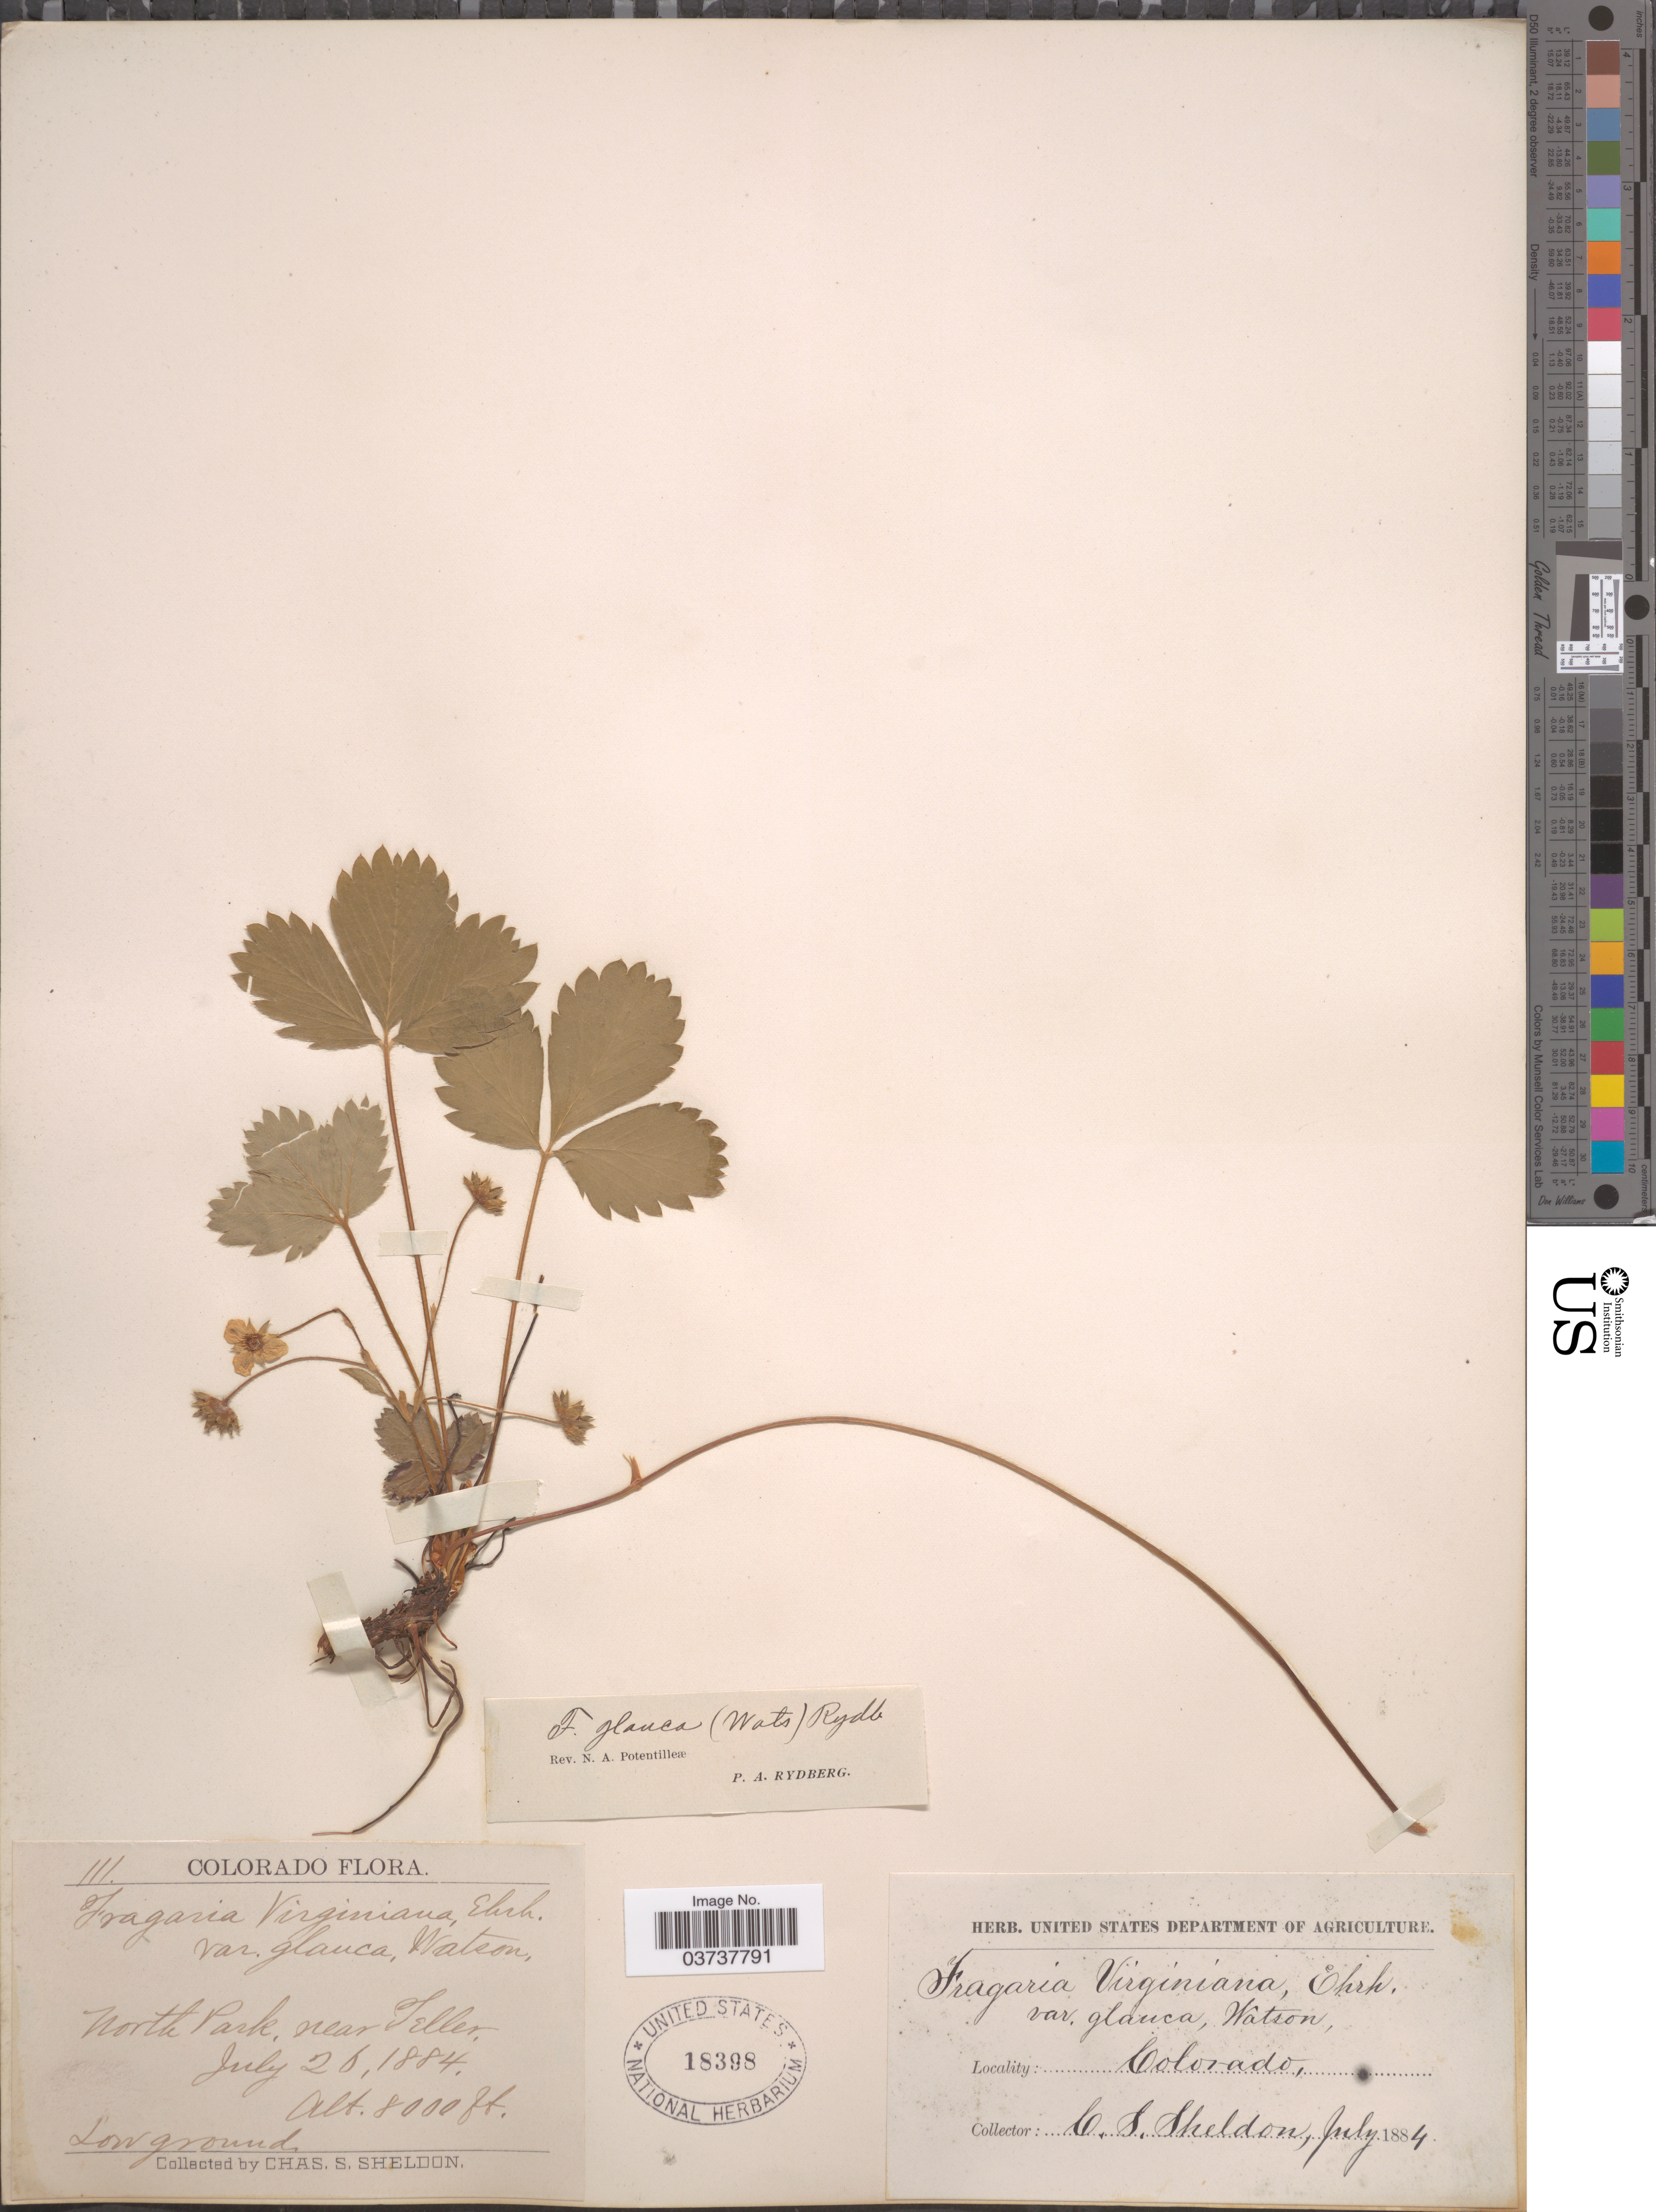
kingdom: Plantae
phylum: Tracheophyta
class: Magnoliopsida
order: Rosales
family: Rosaceae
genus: Fragaria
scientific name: Fragaria virginiana subsp. glauca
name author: (S. Watson) Staudt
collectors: C. S. Sheldon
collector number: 111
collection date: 1884-07-26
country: United States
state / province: Colorado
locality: North Park, near Teller.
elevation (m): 2438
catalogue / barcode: US 18398